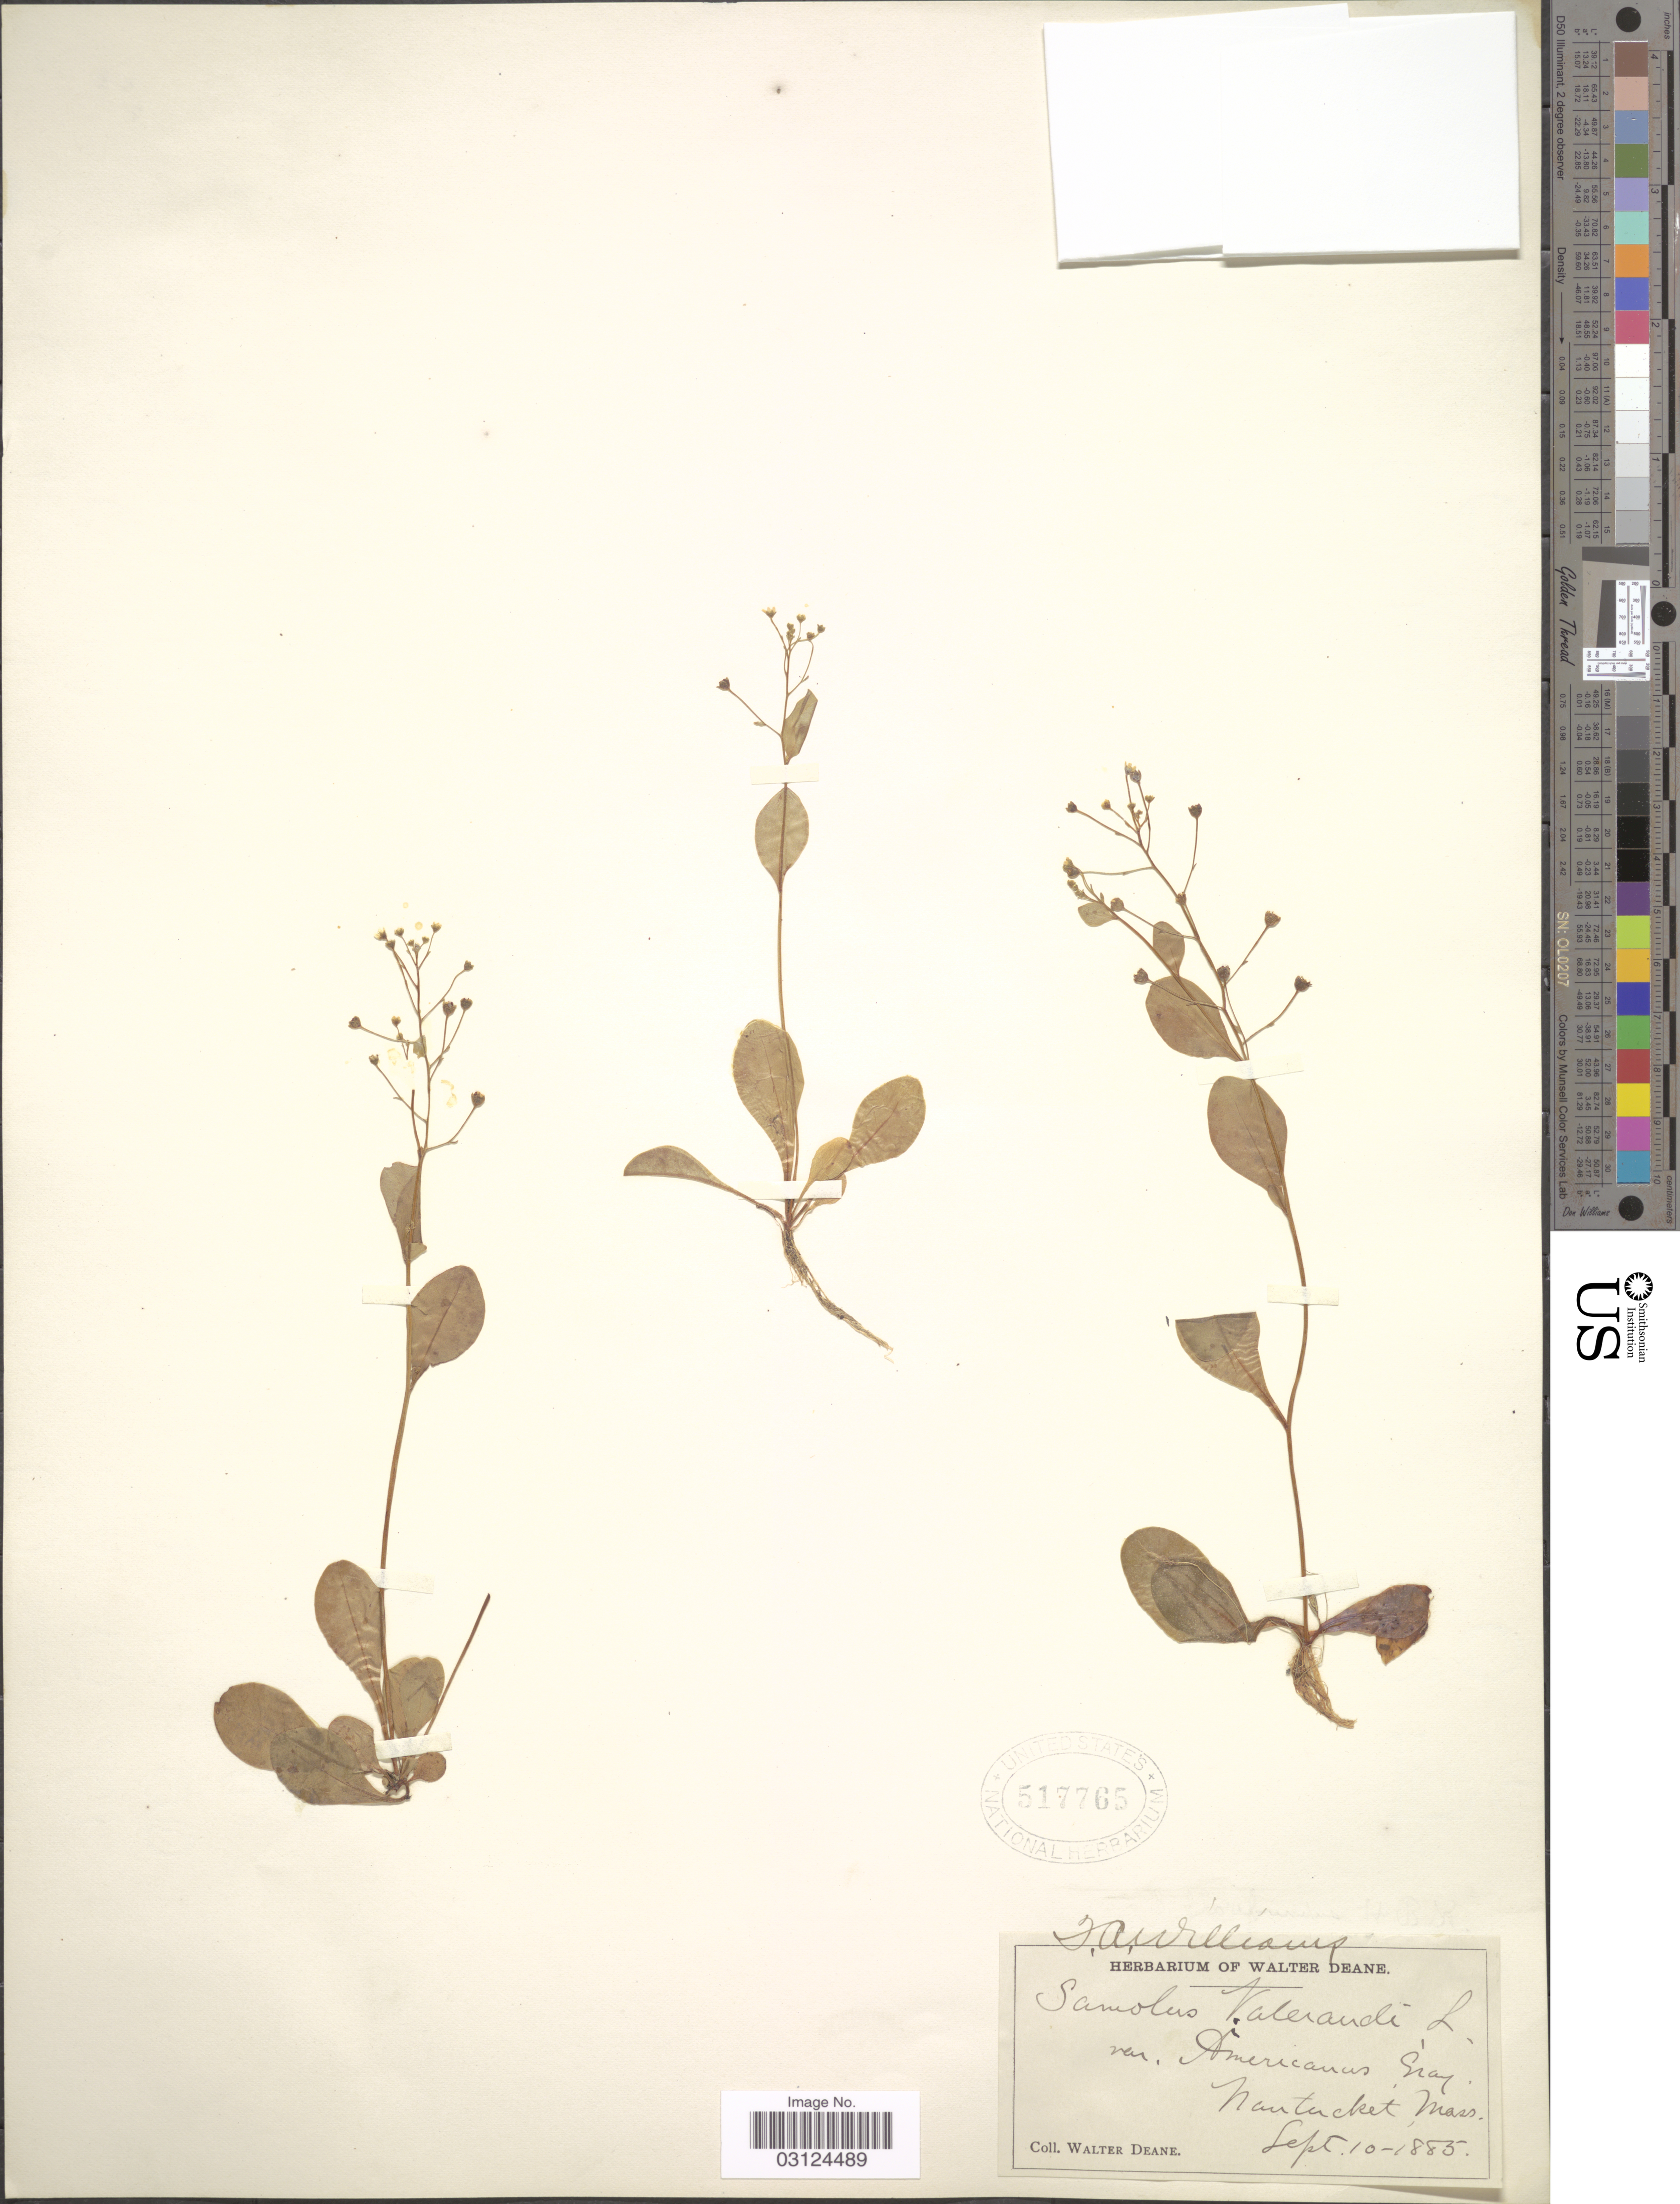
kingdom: Plantae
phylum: Tracheophyta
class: Magnoliopsida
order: Ericales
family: Primulaceae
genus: Samolus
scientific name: Samolus parviflorus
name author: Raf.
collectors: W. Deane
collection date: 1885-09-10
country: United States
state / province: Massachusetts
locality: Nantucket, Mass.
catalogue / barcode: US 517765